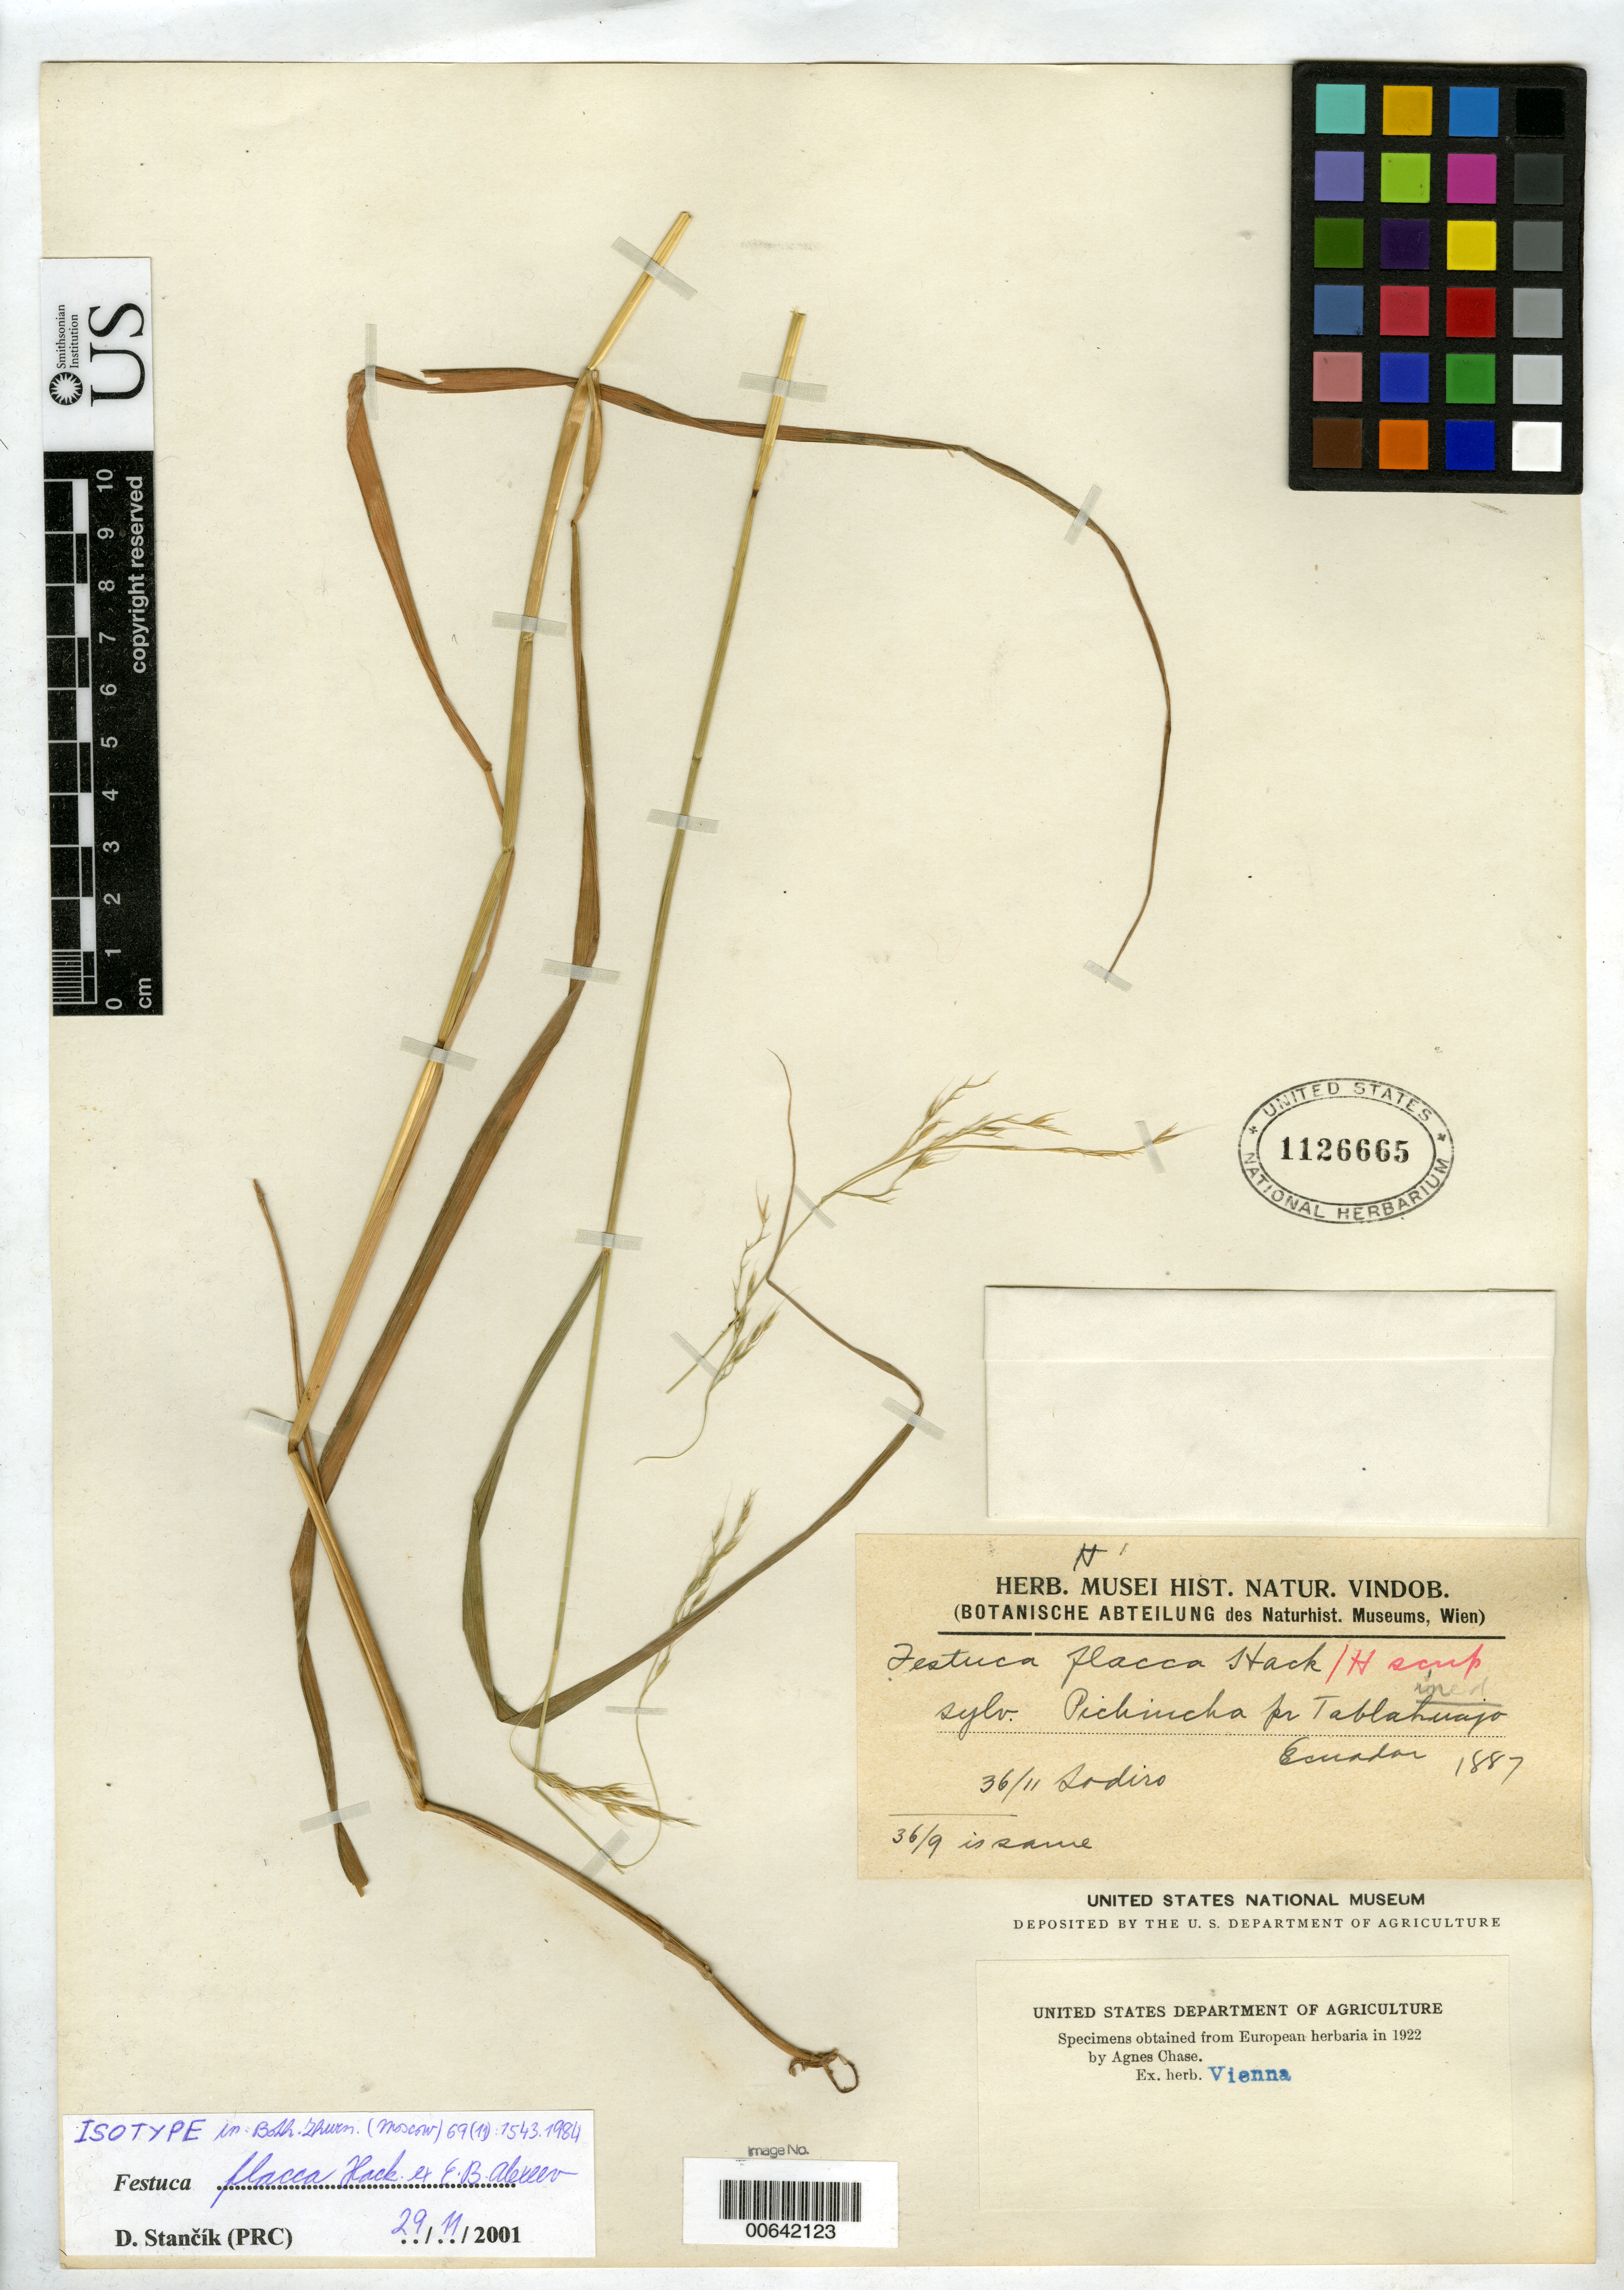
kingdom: Plantae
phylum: Tracheophyta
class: Liliopsida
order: Poales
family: Poaceae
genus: Festuca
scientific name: Festuca flacca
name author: Hack. ex E.B. Alexeev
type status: Isotype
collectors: L. Sodiro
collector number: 36/11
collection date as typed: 1887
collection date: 1887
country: Ecuador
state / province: Pichincha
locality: pr. Tablahuajo.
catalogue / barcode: US 1126665